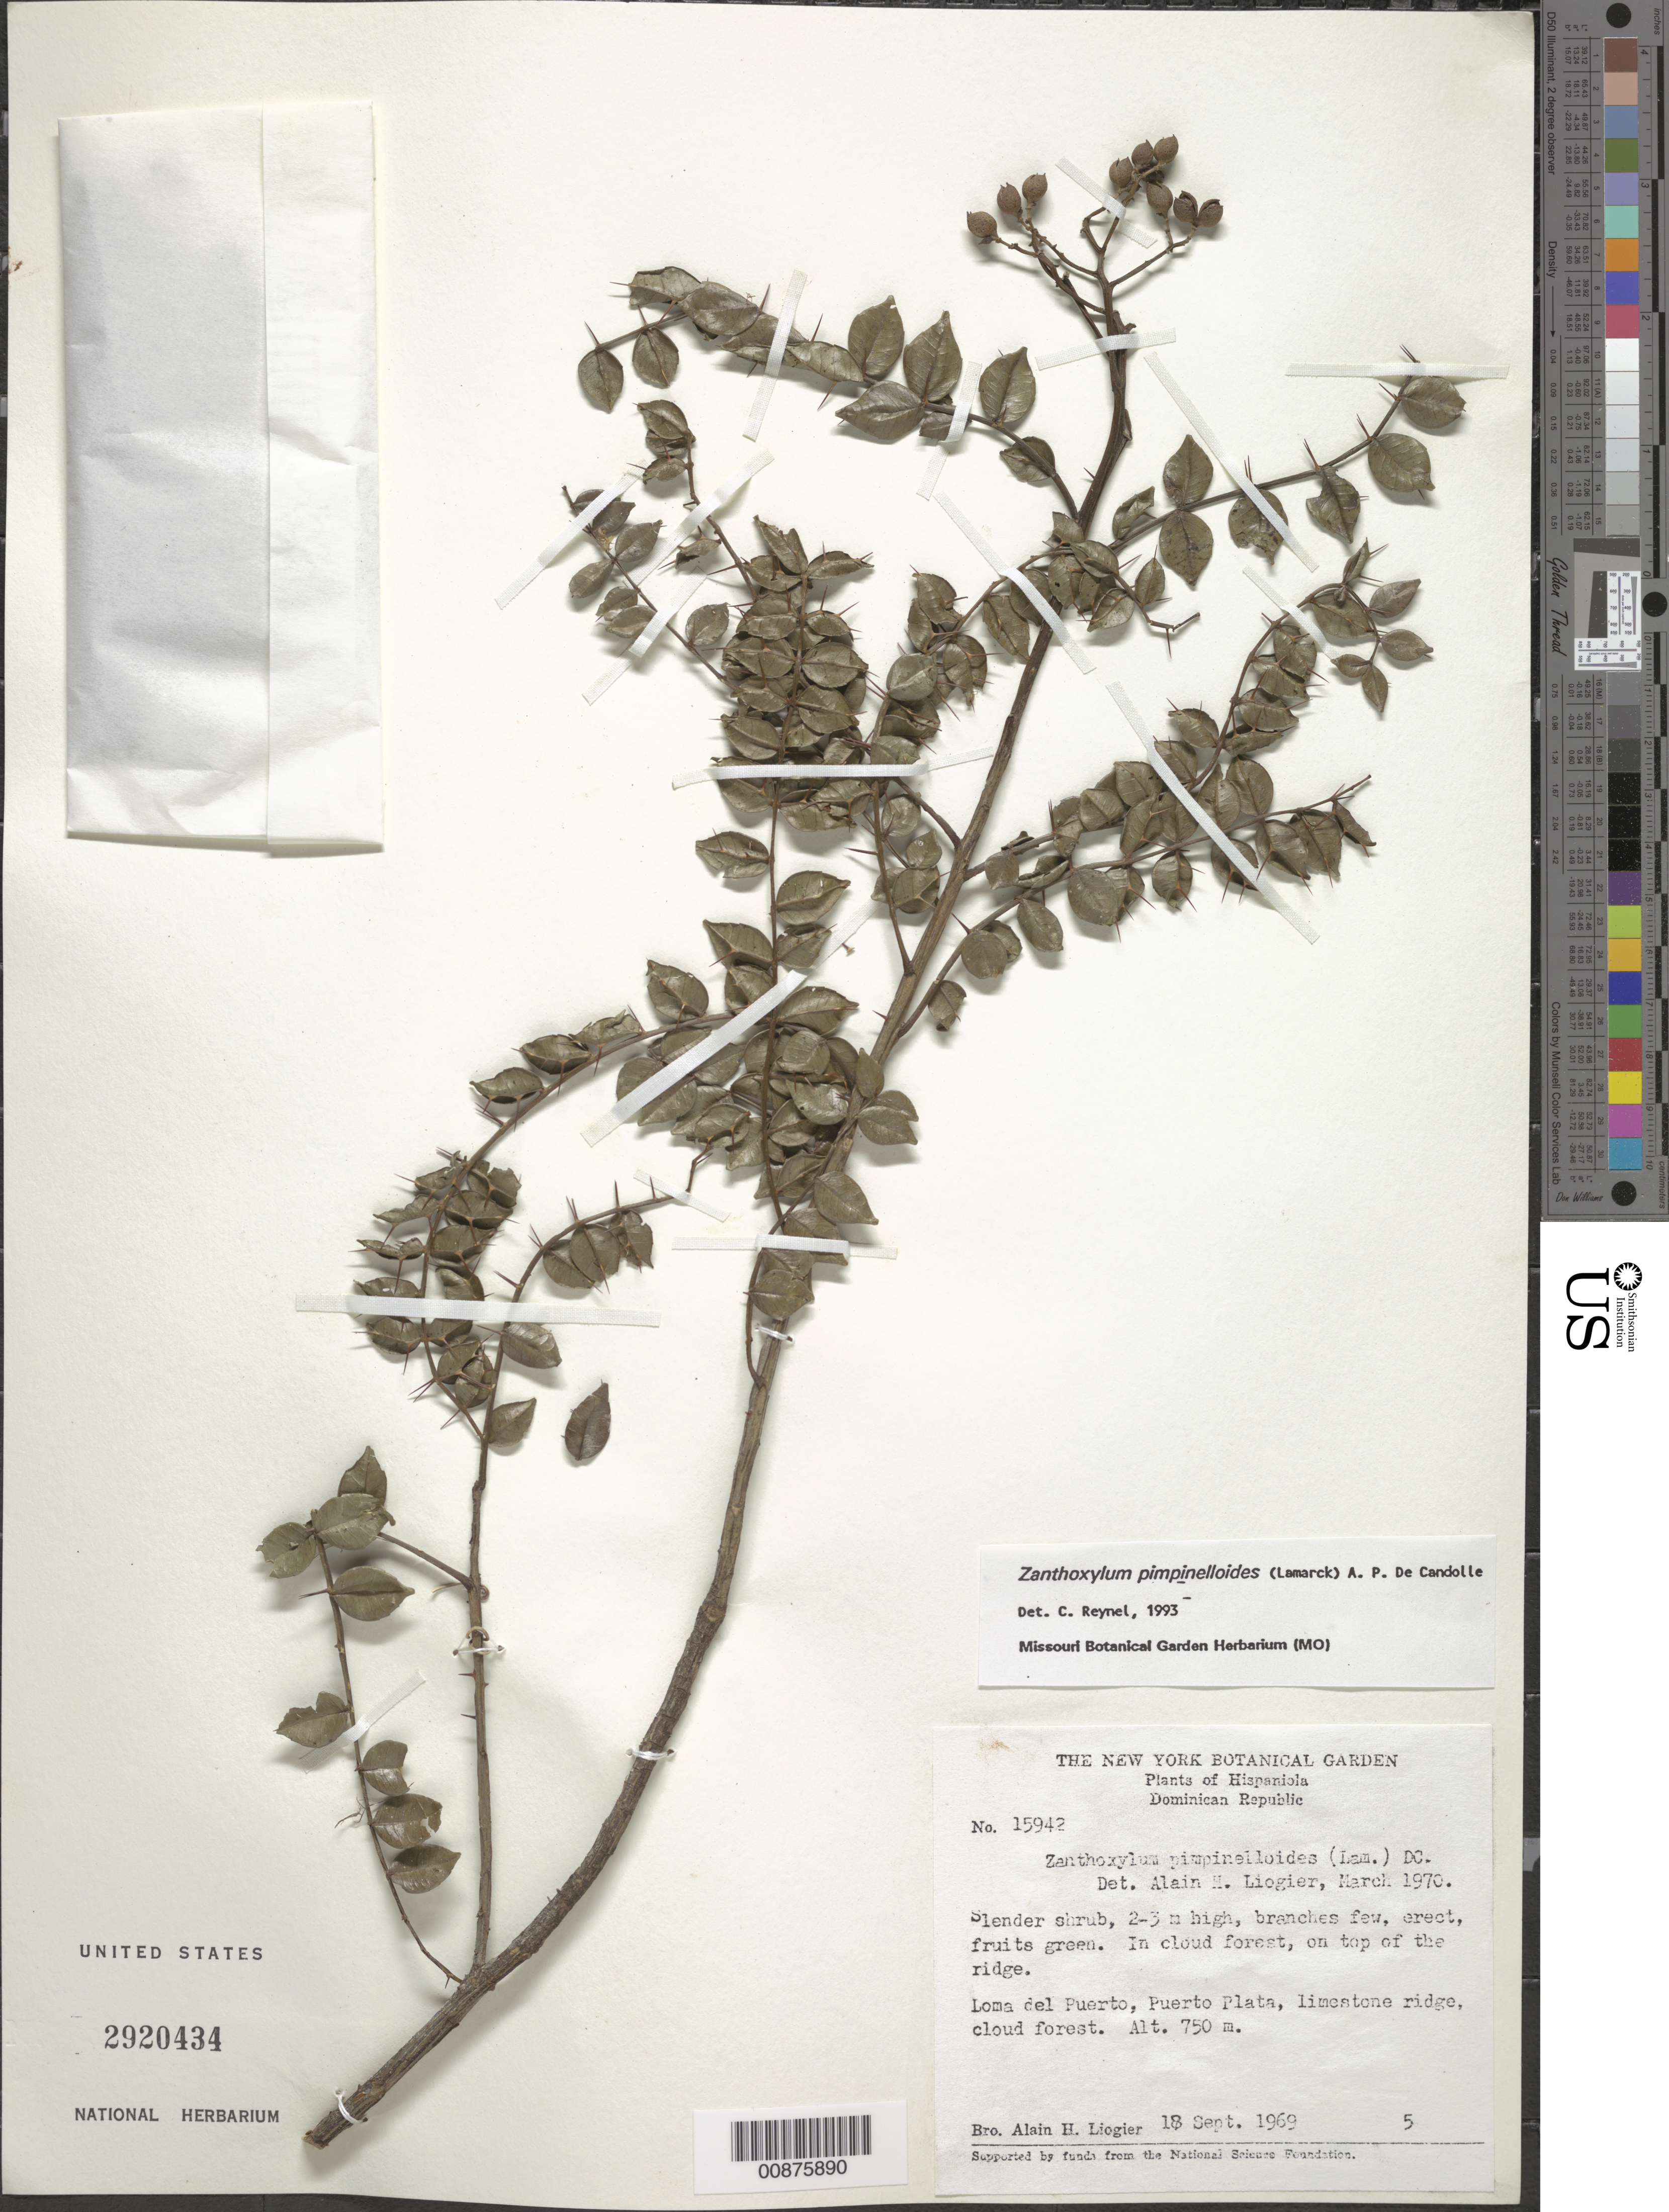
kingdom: Plantae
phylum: Tracheophyta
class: Magnoliopsida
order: Sapindales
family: Rutaceae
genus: Zanthoxylum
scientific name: Zanthoxylum pimpinelloides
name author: (Lam.) DC.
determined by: Reynel, Carlos A., (MO), Missouri Botanical Garden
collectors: A. H. Liogier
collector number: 15942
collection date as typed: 18 Sep 1969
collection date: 1969-09-18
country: Dominican Republic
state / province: Puerto Plata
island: Hispaniola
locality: Loma del Puerto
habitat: In cloud forest on top of the limestone ridge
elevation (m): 750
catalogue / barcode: US 2920434